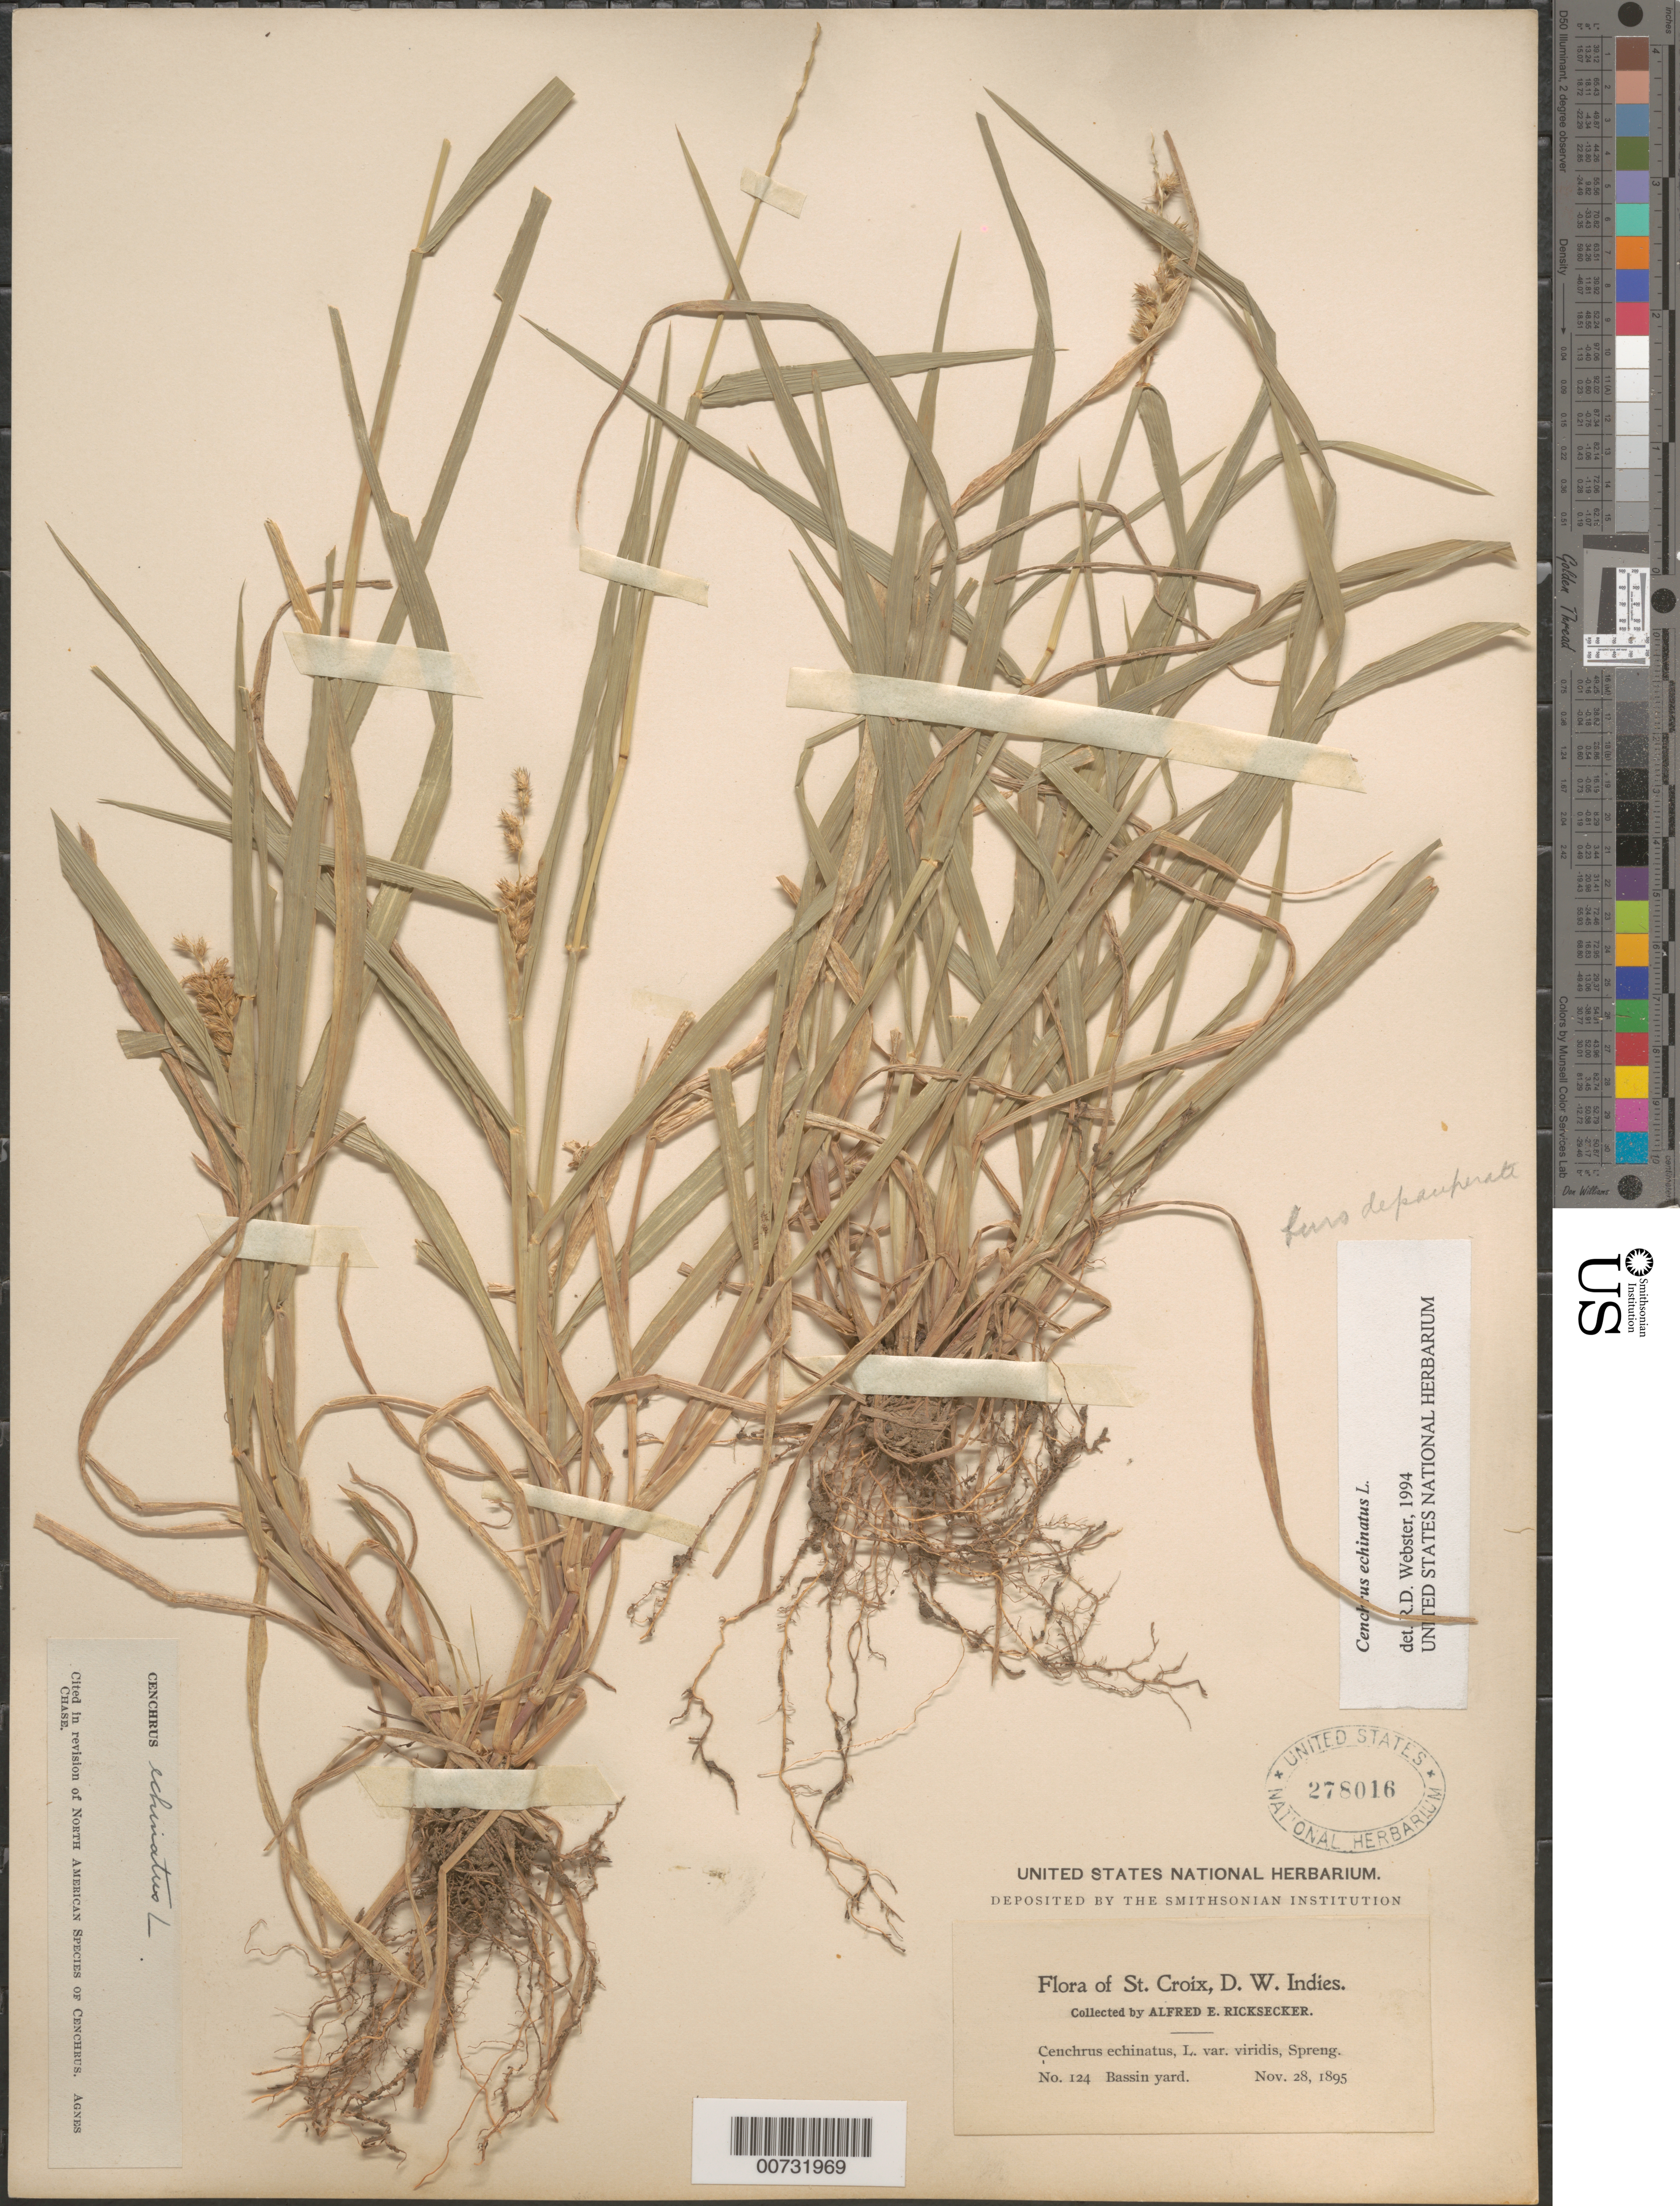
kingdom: Plantae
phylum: Tracheophyta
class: Liliopsida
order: Poales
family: Poaceae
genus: Cenchrus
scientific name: Cenchrus echinatus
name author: L.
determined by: Webster, Robert D.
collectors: A. E. Ricksecker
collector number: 124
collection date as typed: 28 Nov 1895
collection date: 1895-11-28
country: U.S. Virgin Islands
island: St. Croix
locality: St. Croix; Bassin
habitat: Yard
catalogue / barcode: US 278016